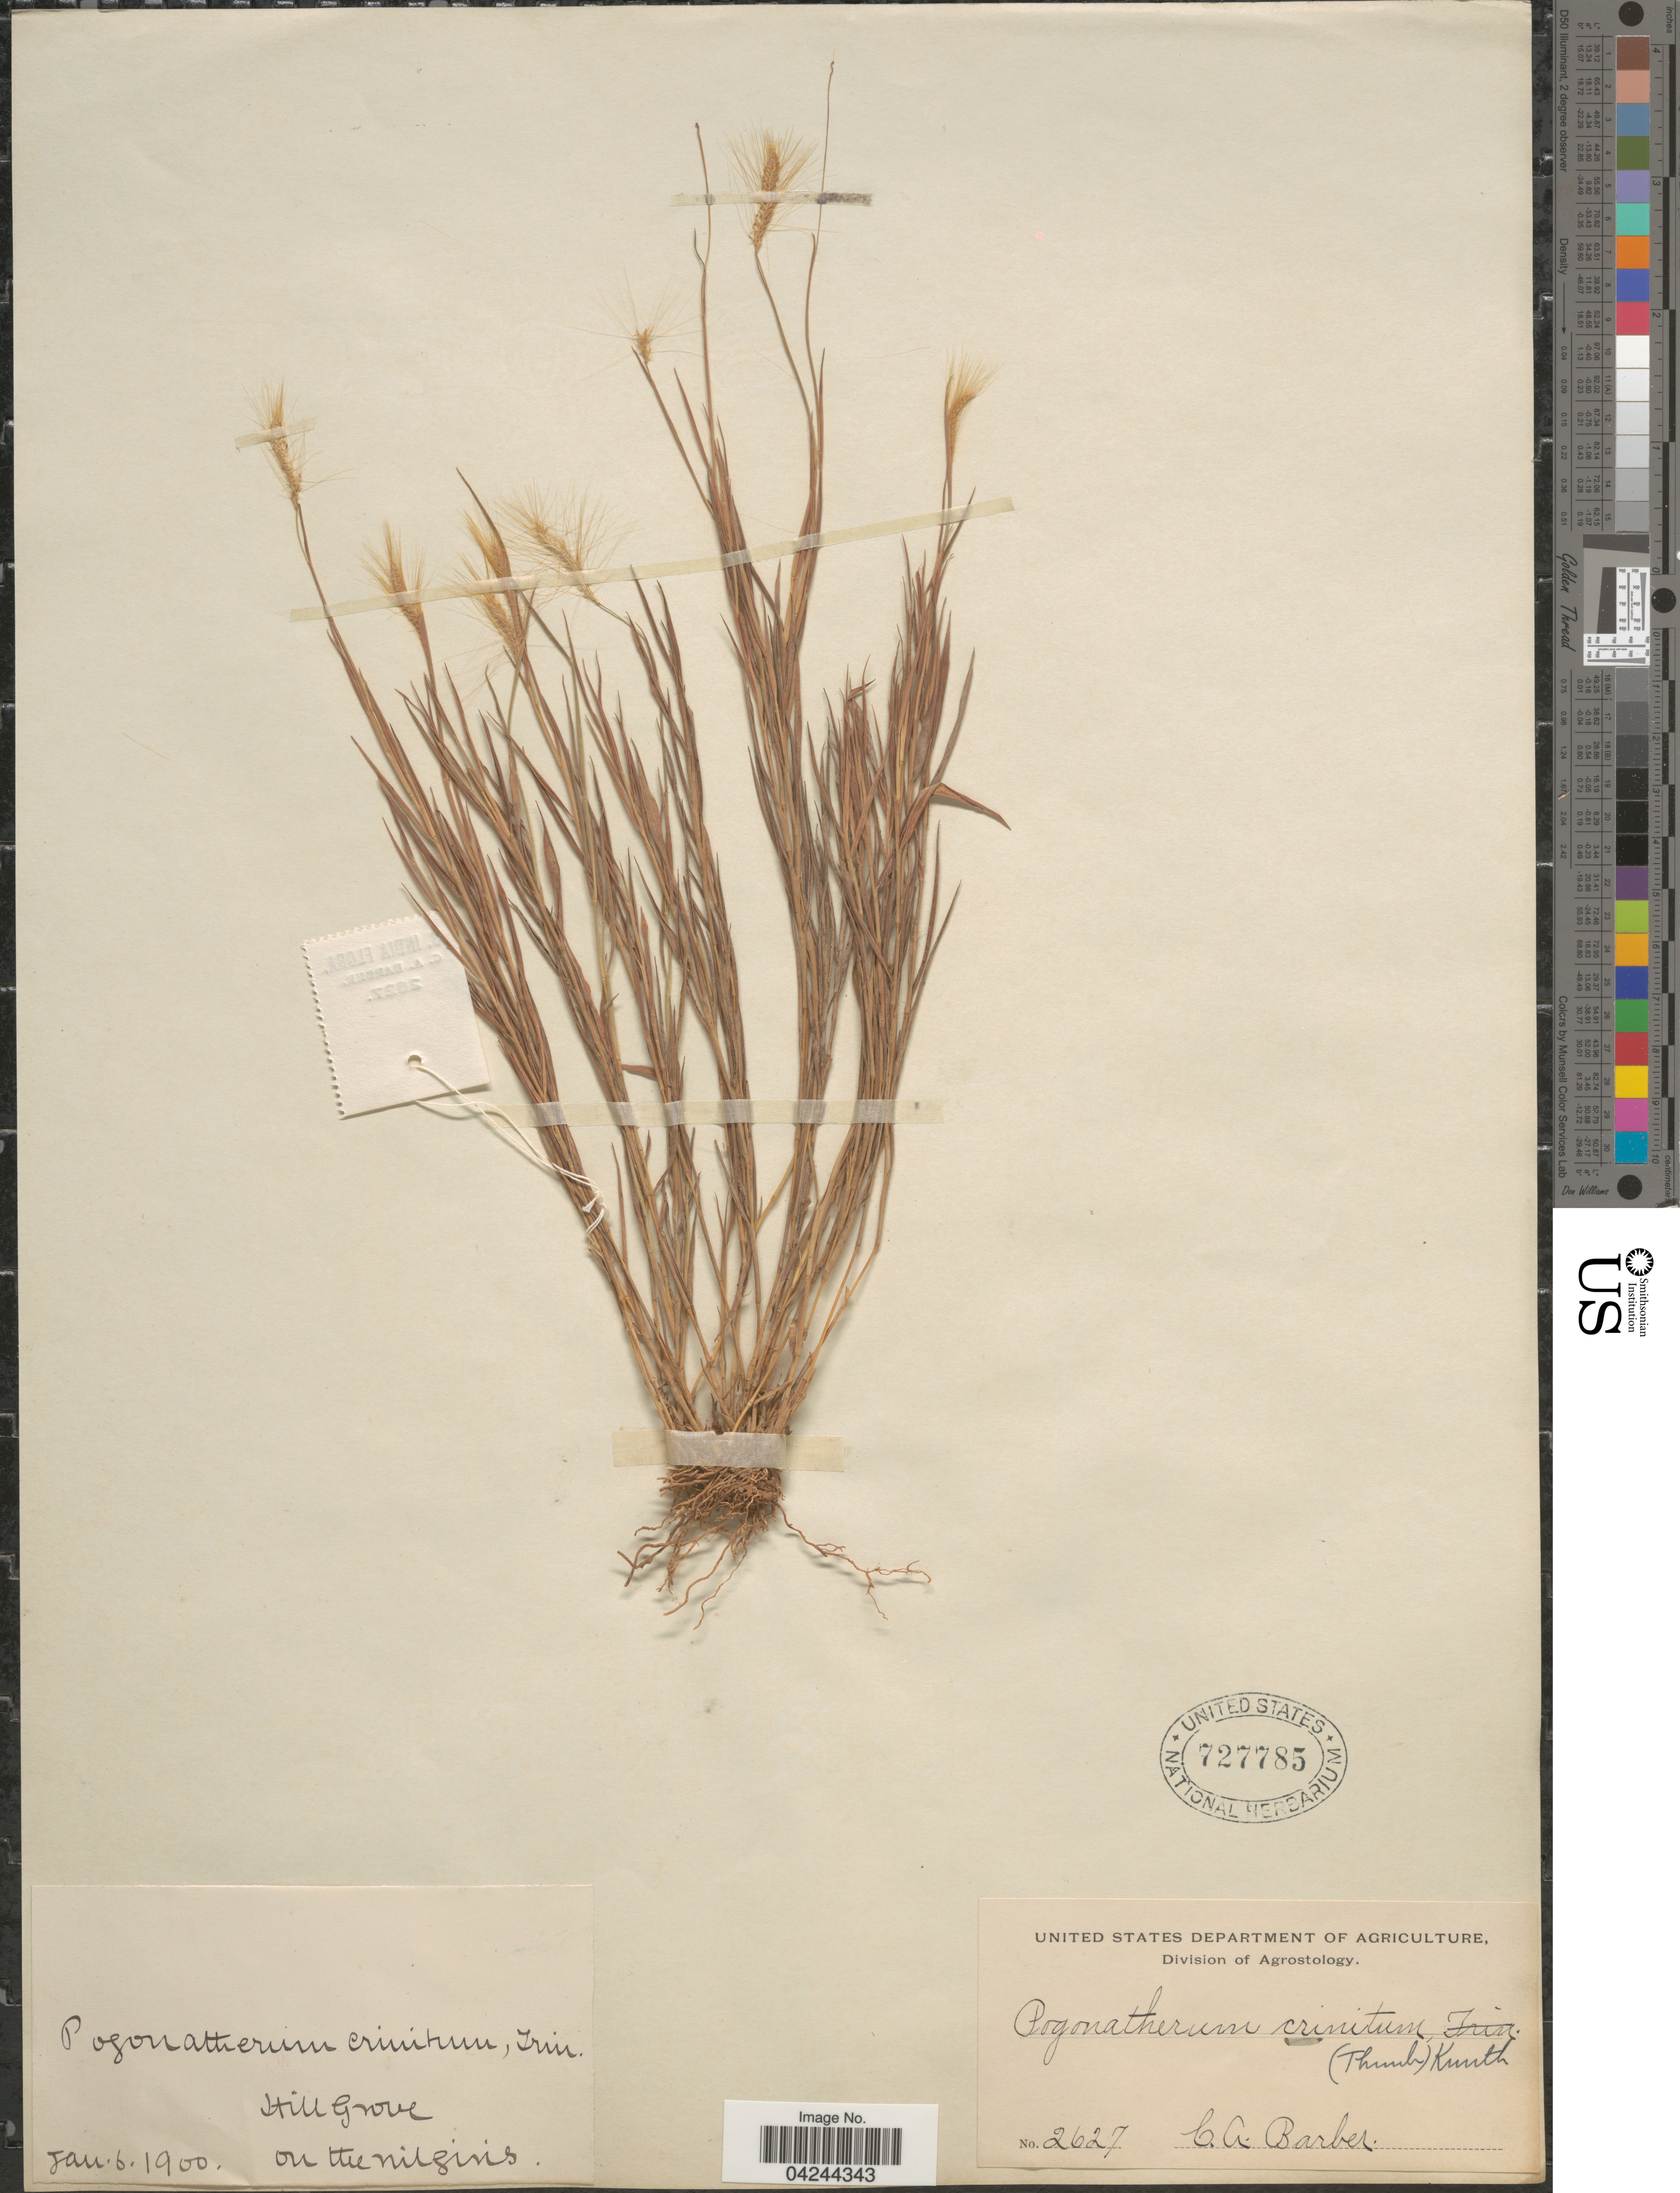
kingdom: Plantae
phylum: Tracheophyta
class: Liliopsida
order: Poales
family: Poaceae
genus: Pogonatherum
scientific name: Pogonatherum crinitum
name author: (Thunb.) Kunth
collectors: C. Barber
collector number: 2627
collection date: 1900-01-06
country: India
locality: Hill Grove on the Nilgiris.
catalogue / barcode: US 727785